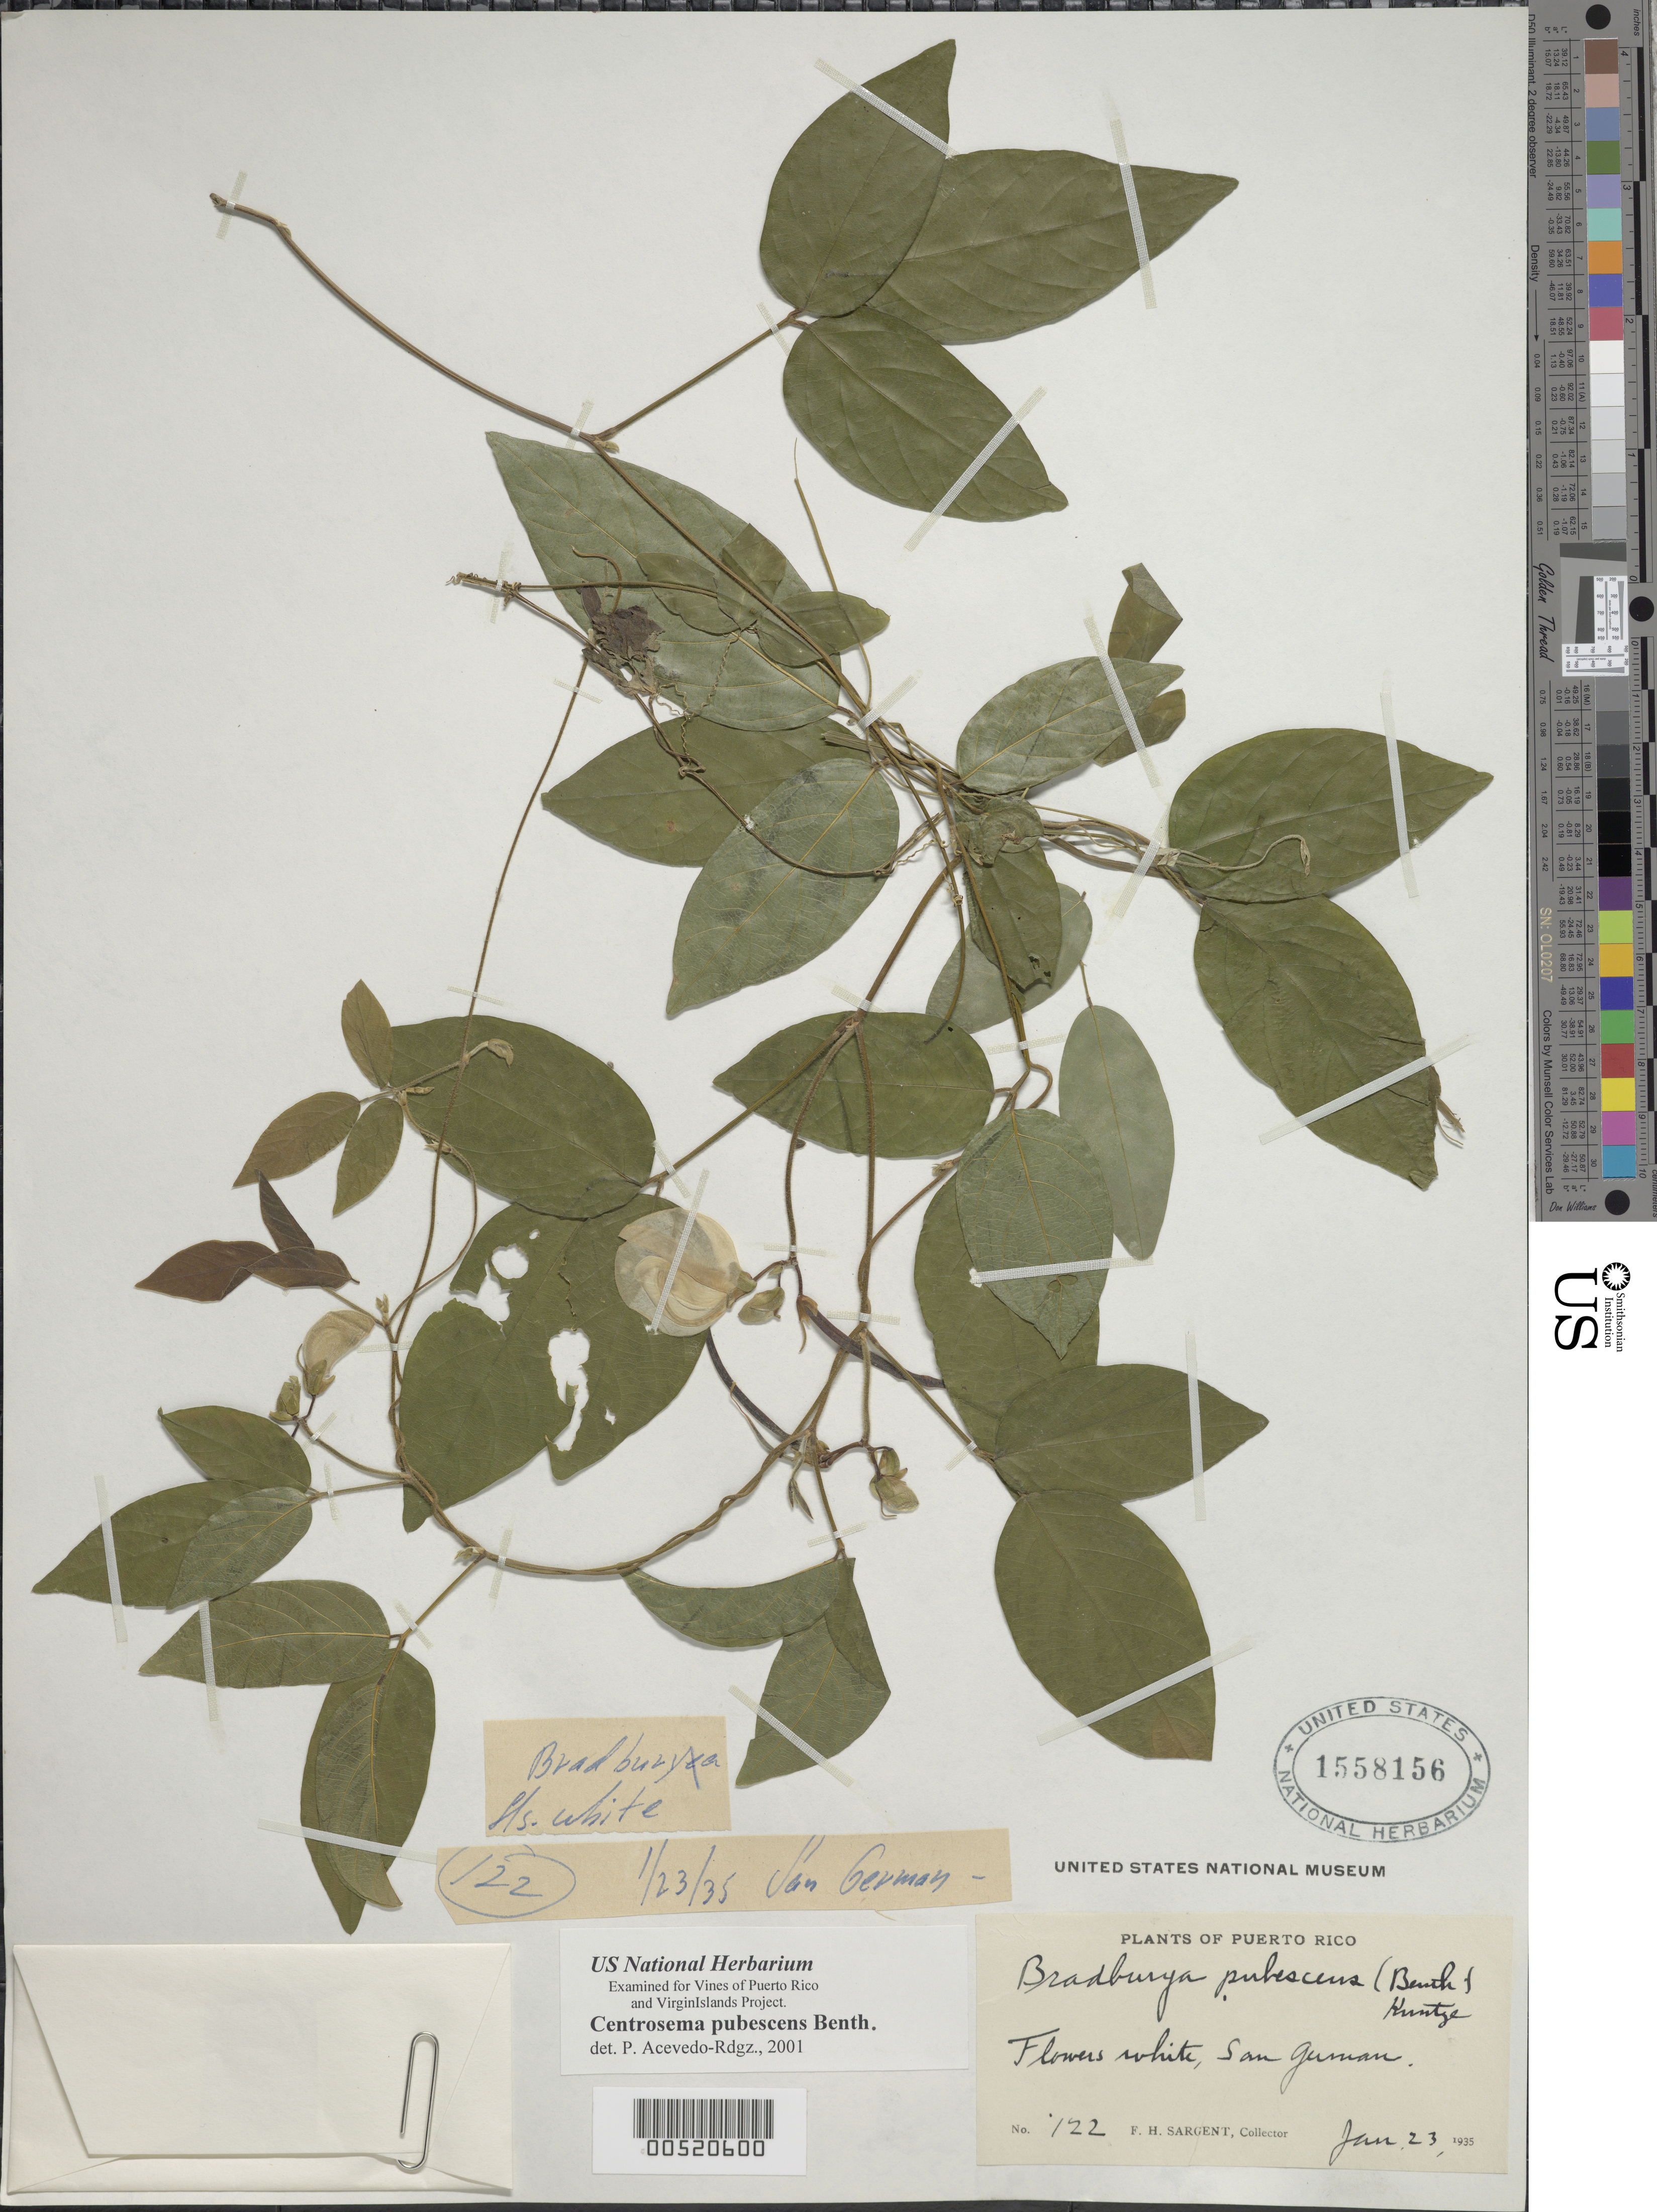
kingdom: Plantae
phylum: Tracheophyta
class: Magnoliopsida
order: Fabales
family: Fabaceae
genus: Centrosema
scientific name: Centrosema pubescens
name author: Benth.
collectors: F. H. Sargent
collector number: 122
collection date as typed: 23 Jan 1935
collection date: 1935-01-23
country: Puerto Rico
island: Greater Antilles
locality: San German.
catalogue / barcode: US 1558156